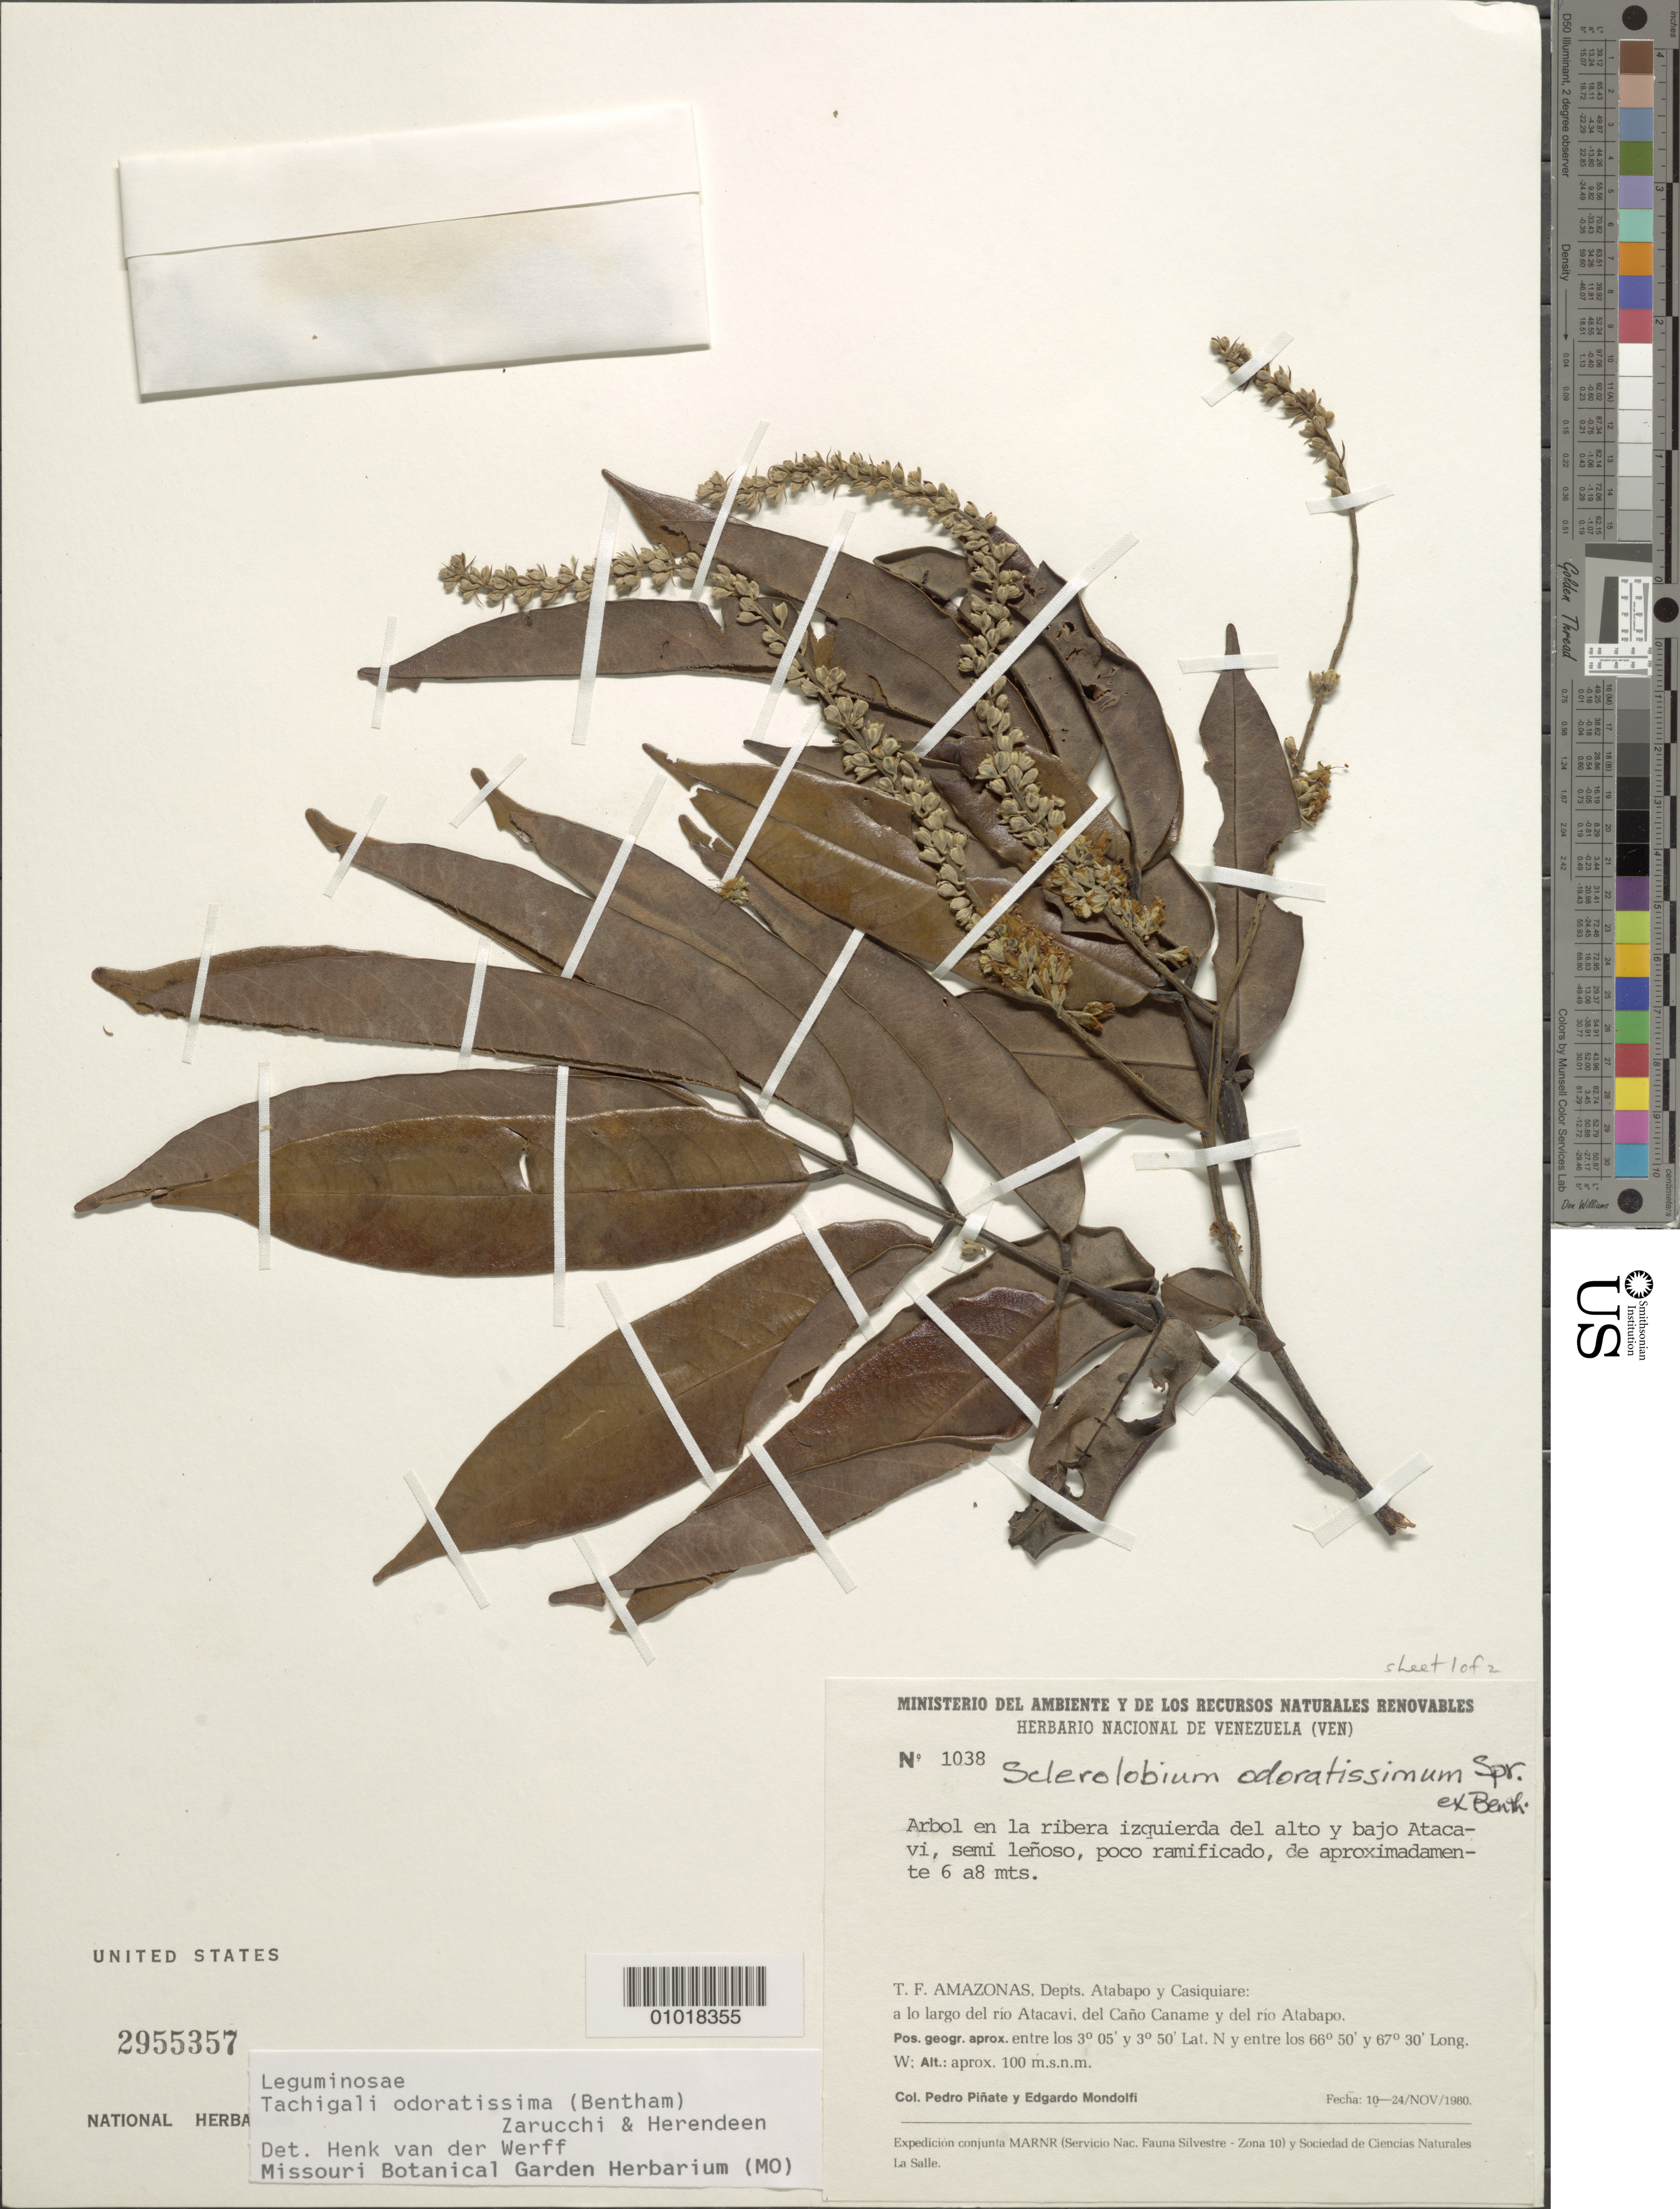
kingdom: Plantae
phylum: Tracheophyta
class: Magnoliopsida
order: Fabales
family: Fabaceae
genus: Tachigali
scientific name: Tachigali odoratissima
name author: (Benth. ex Spruce) Zarucchi & Herend.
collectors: P. Piñate & E. Mondolfi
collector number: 1038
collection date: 1980-11-10/1980-11-24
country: Venezuela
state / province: Amazonas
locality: T.F. Amazonas. Depts. Atabapo y Casiquiare: a lo largo de rio Atacavi, del Cano Caname y del rio Atabapo.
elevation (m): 100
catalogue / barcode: US 2955357